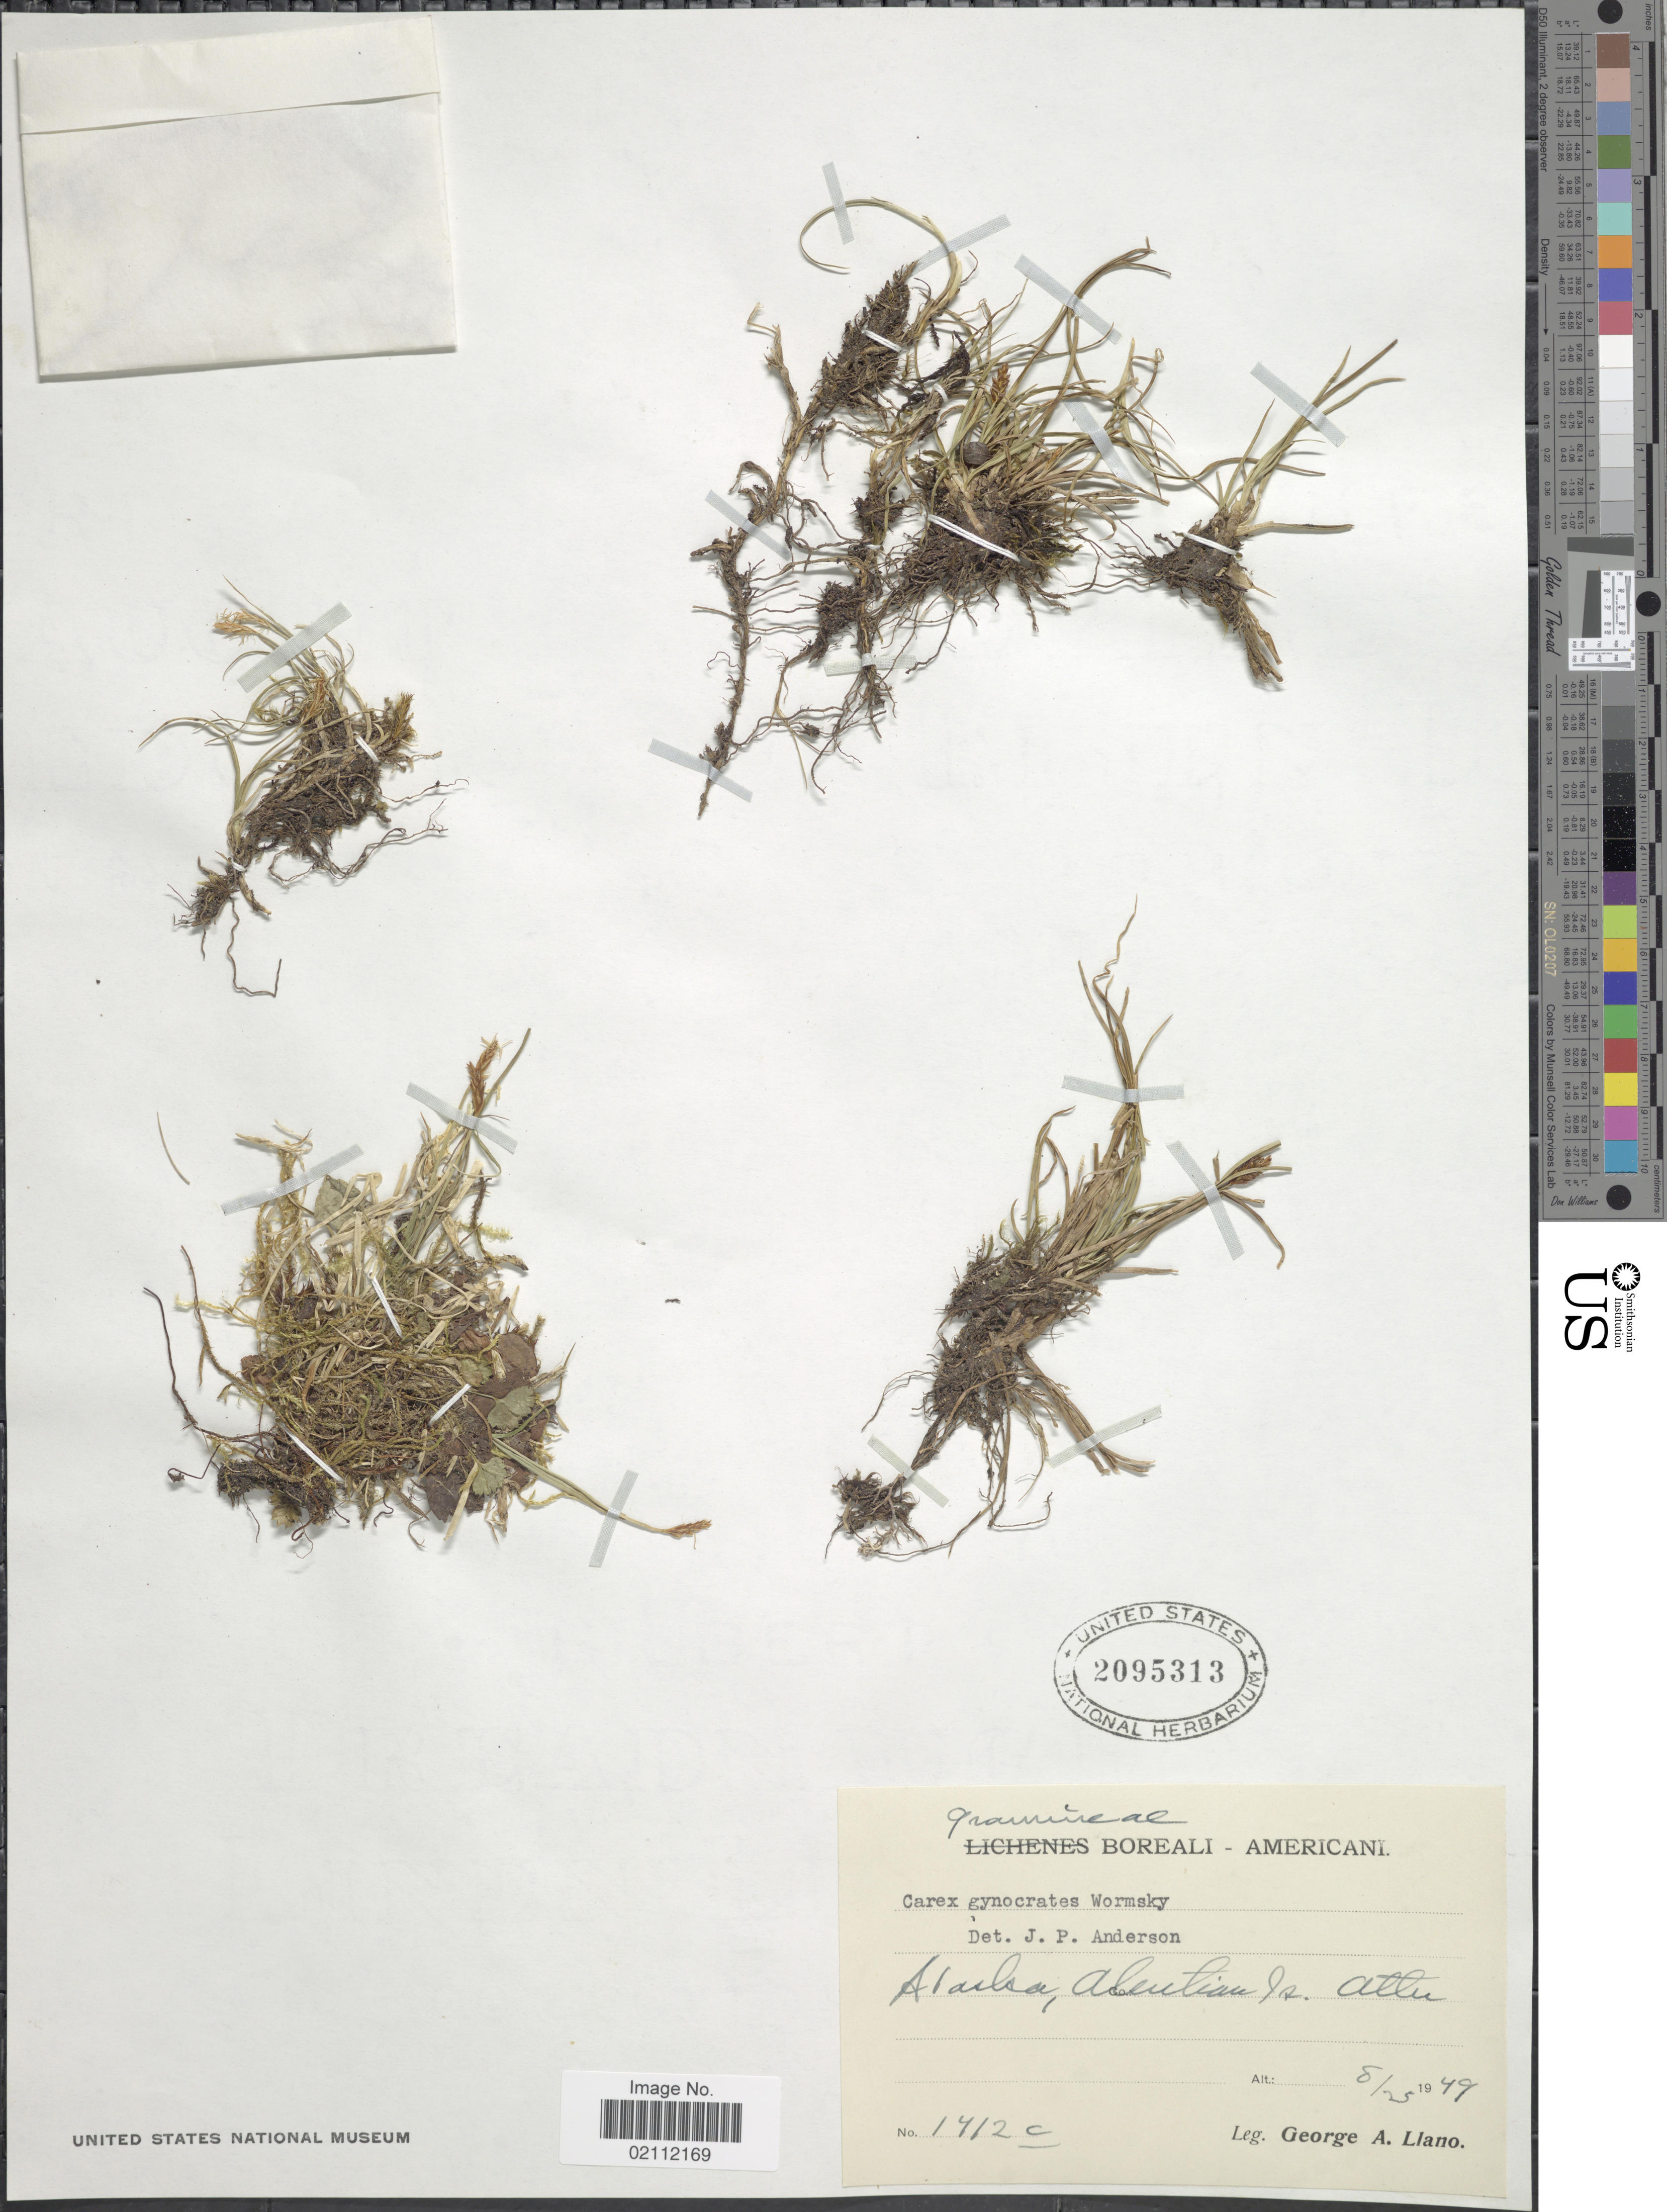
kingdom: Plantae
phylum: Tracheophyta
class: Liliopsida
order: Poales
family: Cyperaceae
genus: Carex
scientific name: Carex nardina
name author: (Hornem.) Fr.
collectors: G. Llano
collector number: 1412c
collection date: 1949-08-25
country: United States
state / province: Alaska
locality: Aleutian Is. Attu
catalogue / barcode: US 2095313